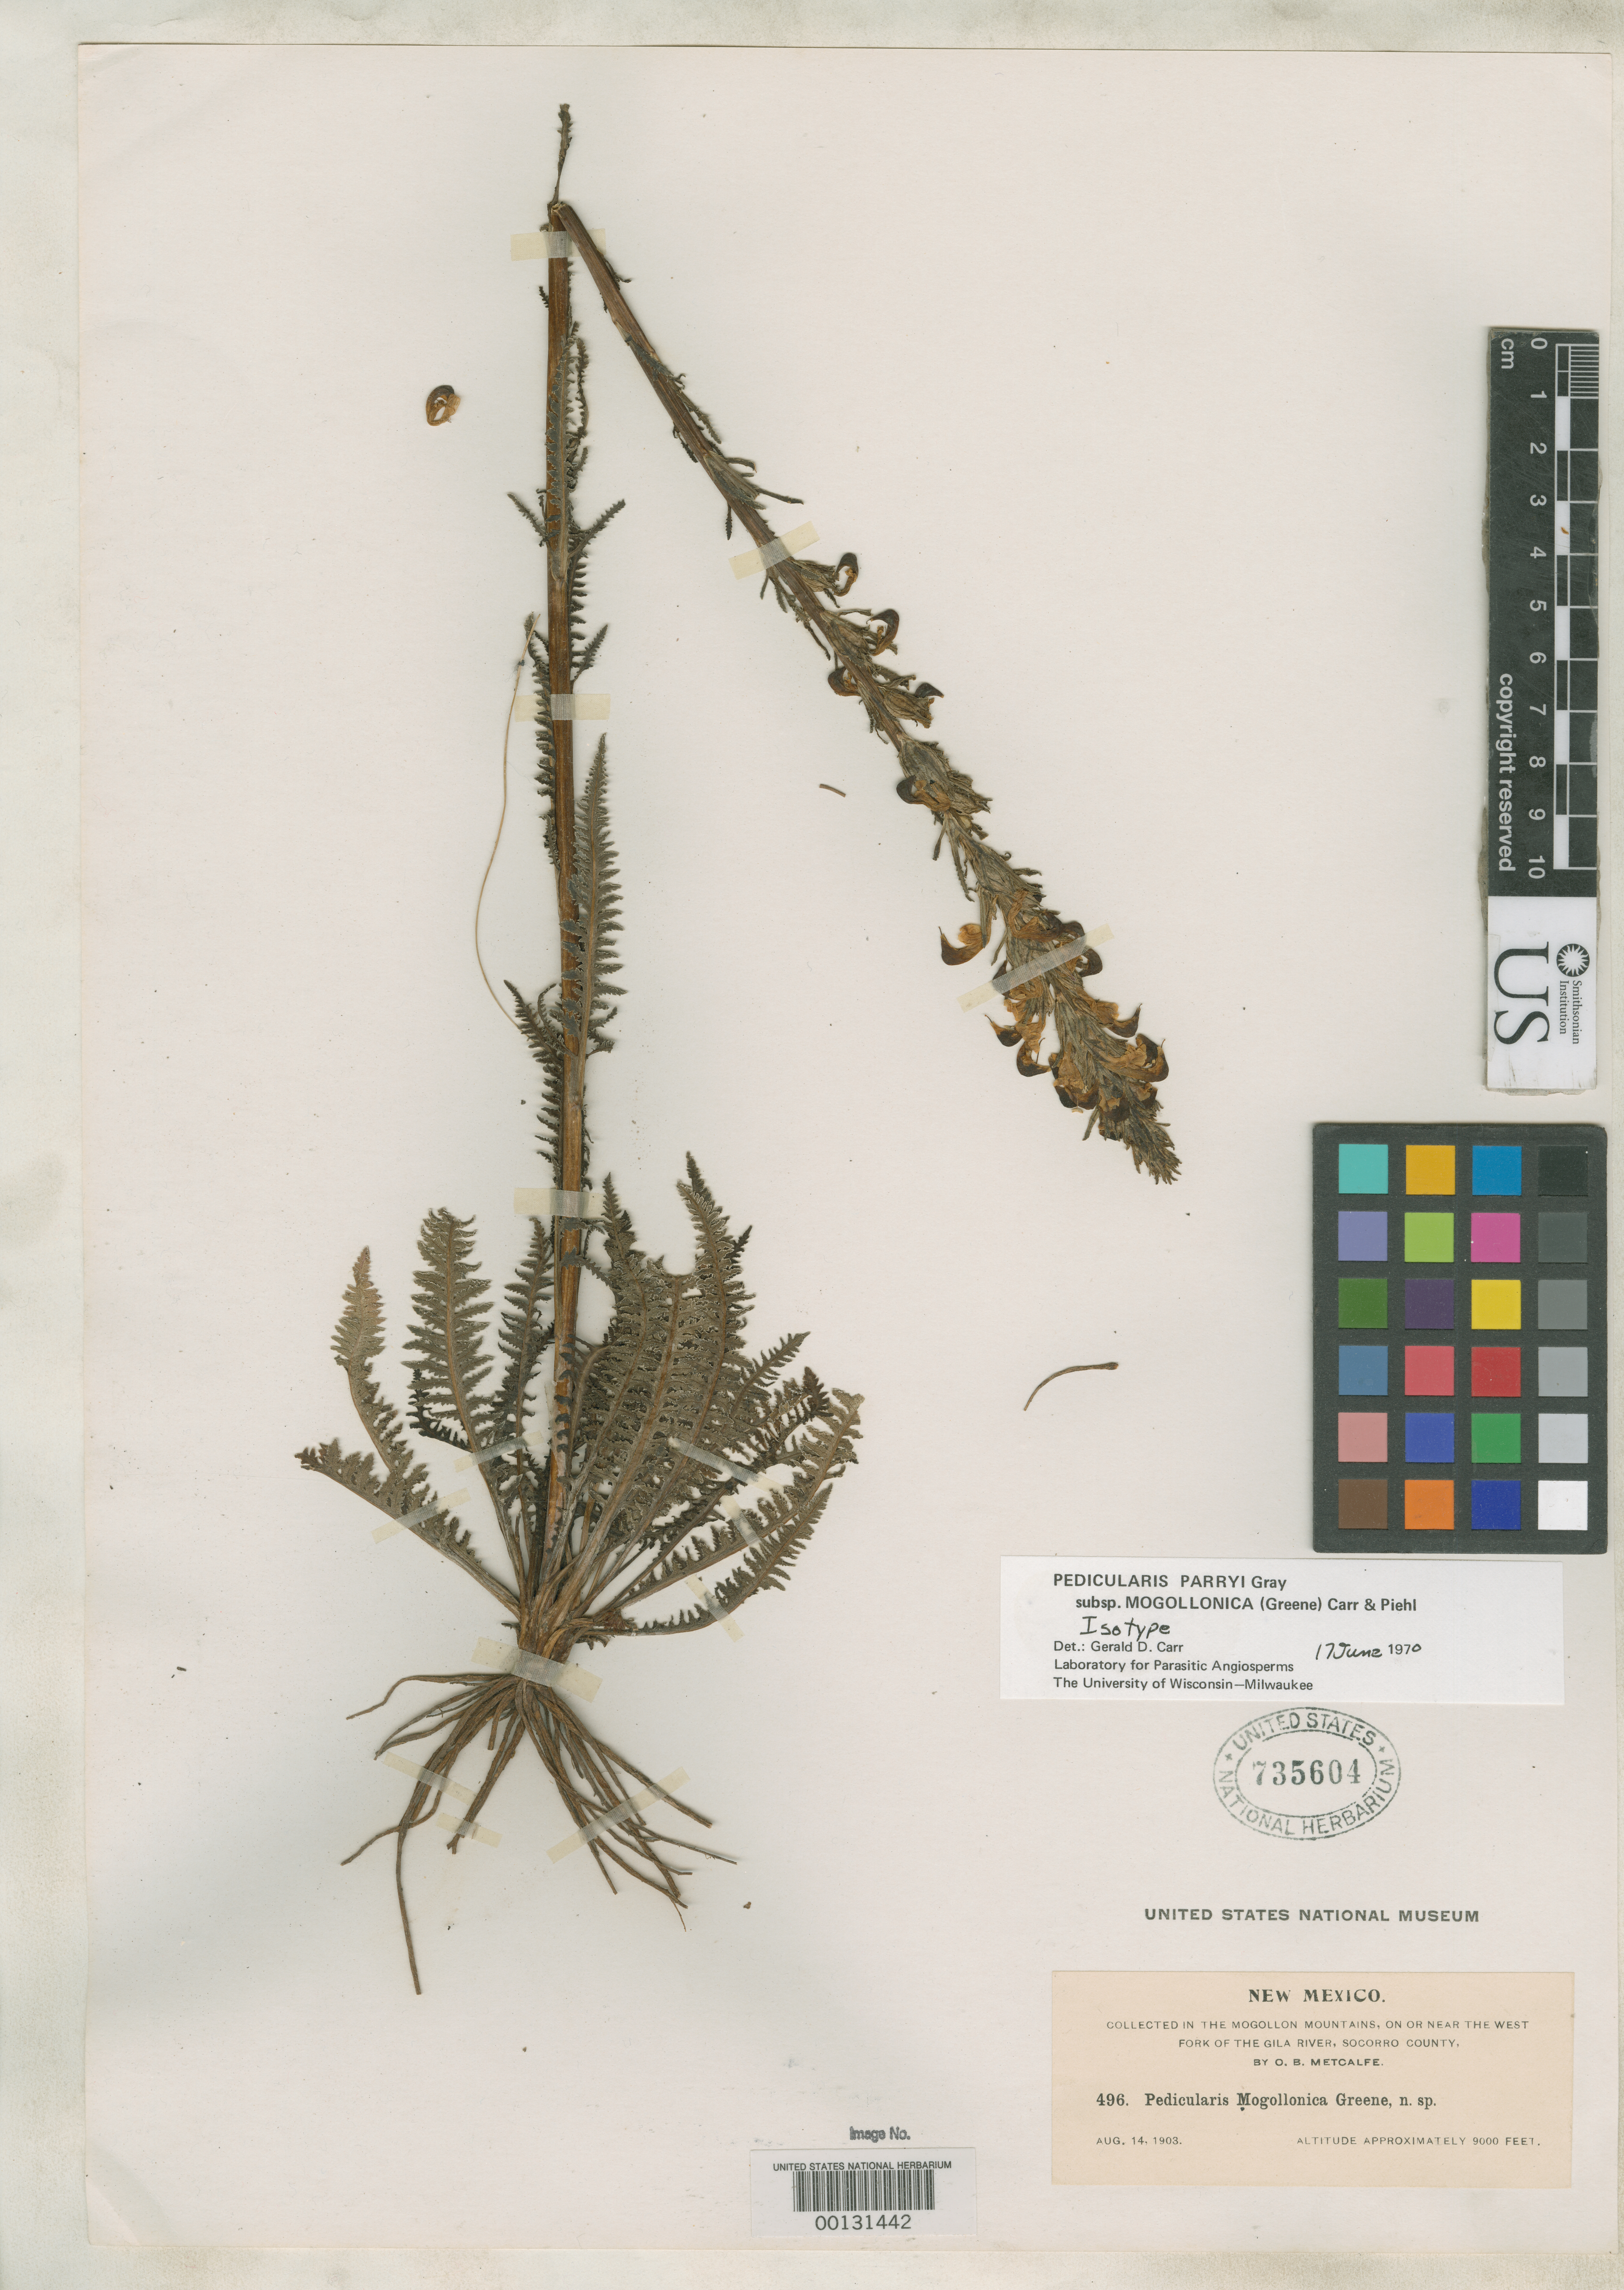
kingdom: Plantae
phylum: Tracheophyta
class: Magnoliopsida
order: Lamiales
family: Orobanchaceae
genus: Pedicularis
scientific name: Pedicularis mogollonica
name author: Greene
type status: Holotype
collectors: O. B. Metcalfe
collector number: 496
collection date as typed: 14 Aug 1903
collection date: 1903-08-14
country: United States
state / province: New Mexico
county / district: Socorro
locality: Mogollon Mountains.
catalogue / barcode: US 735604